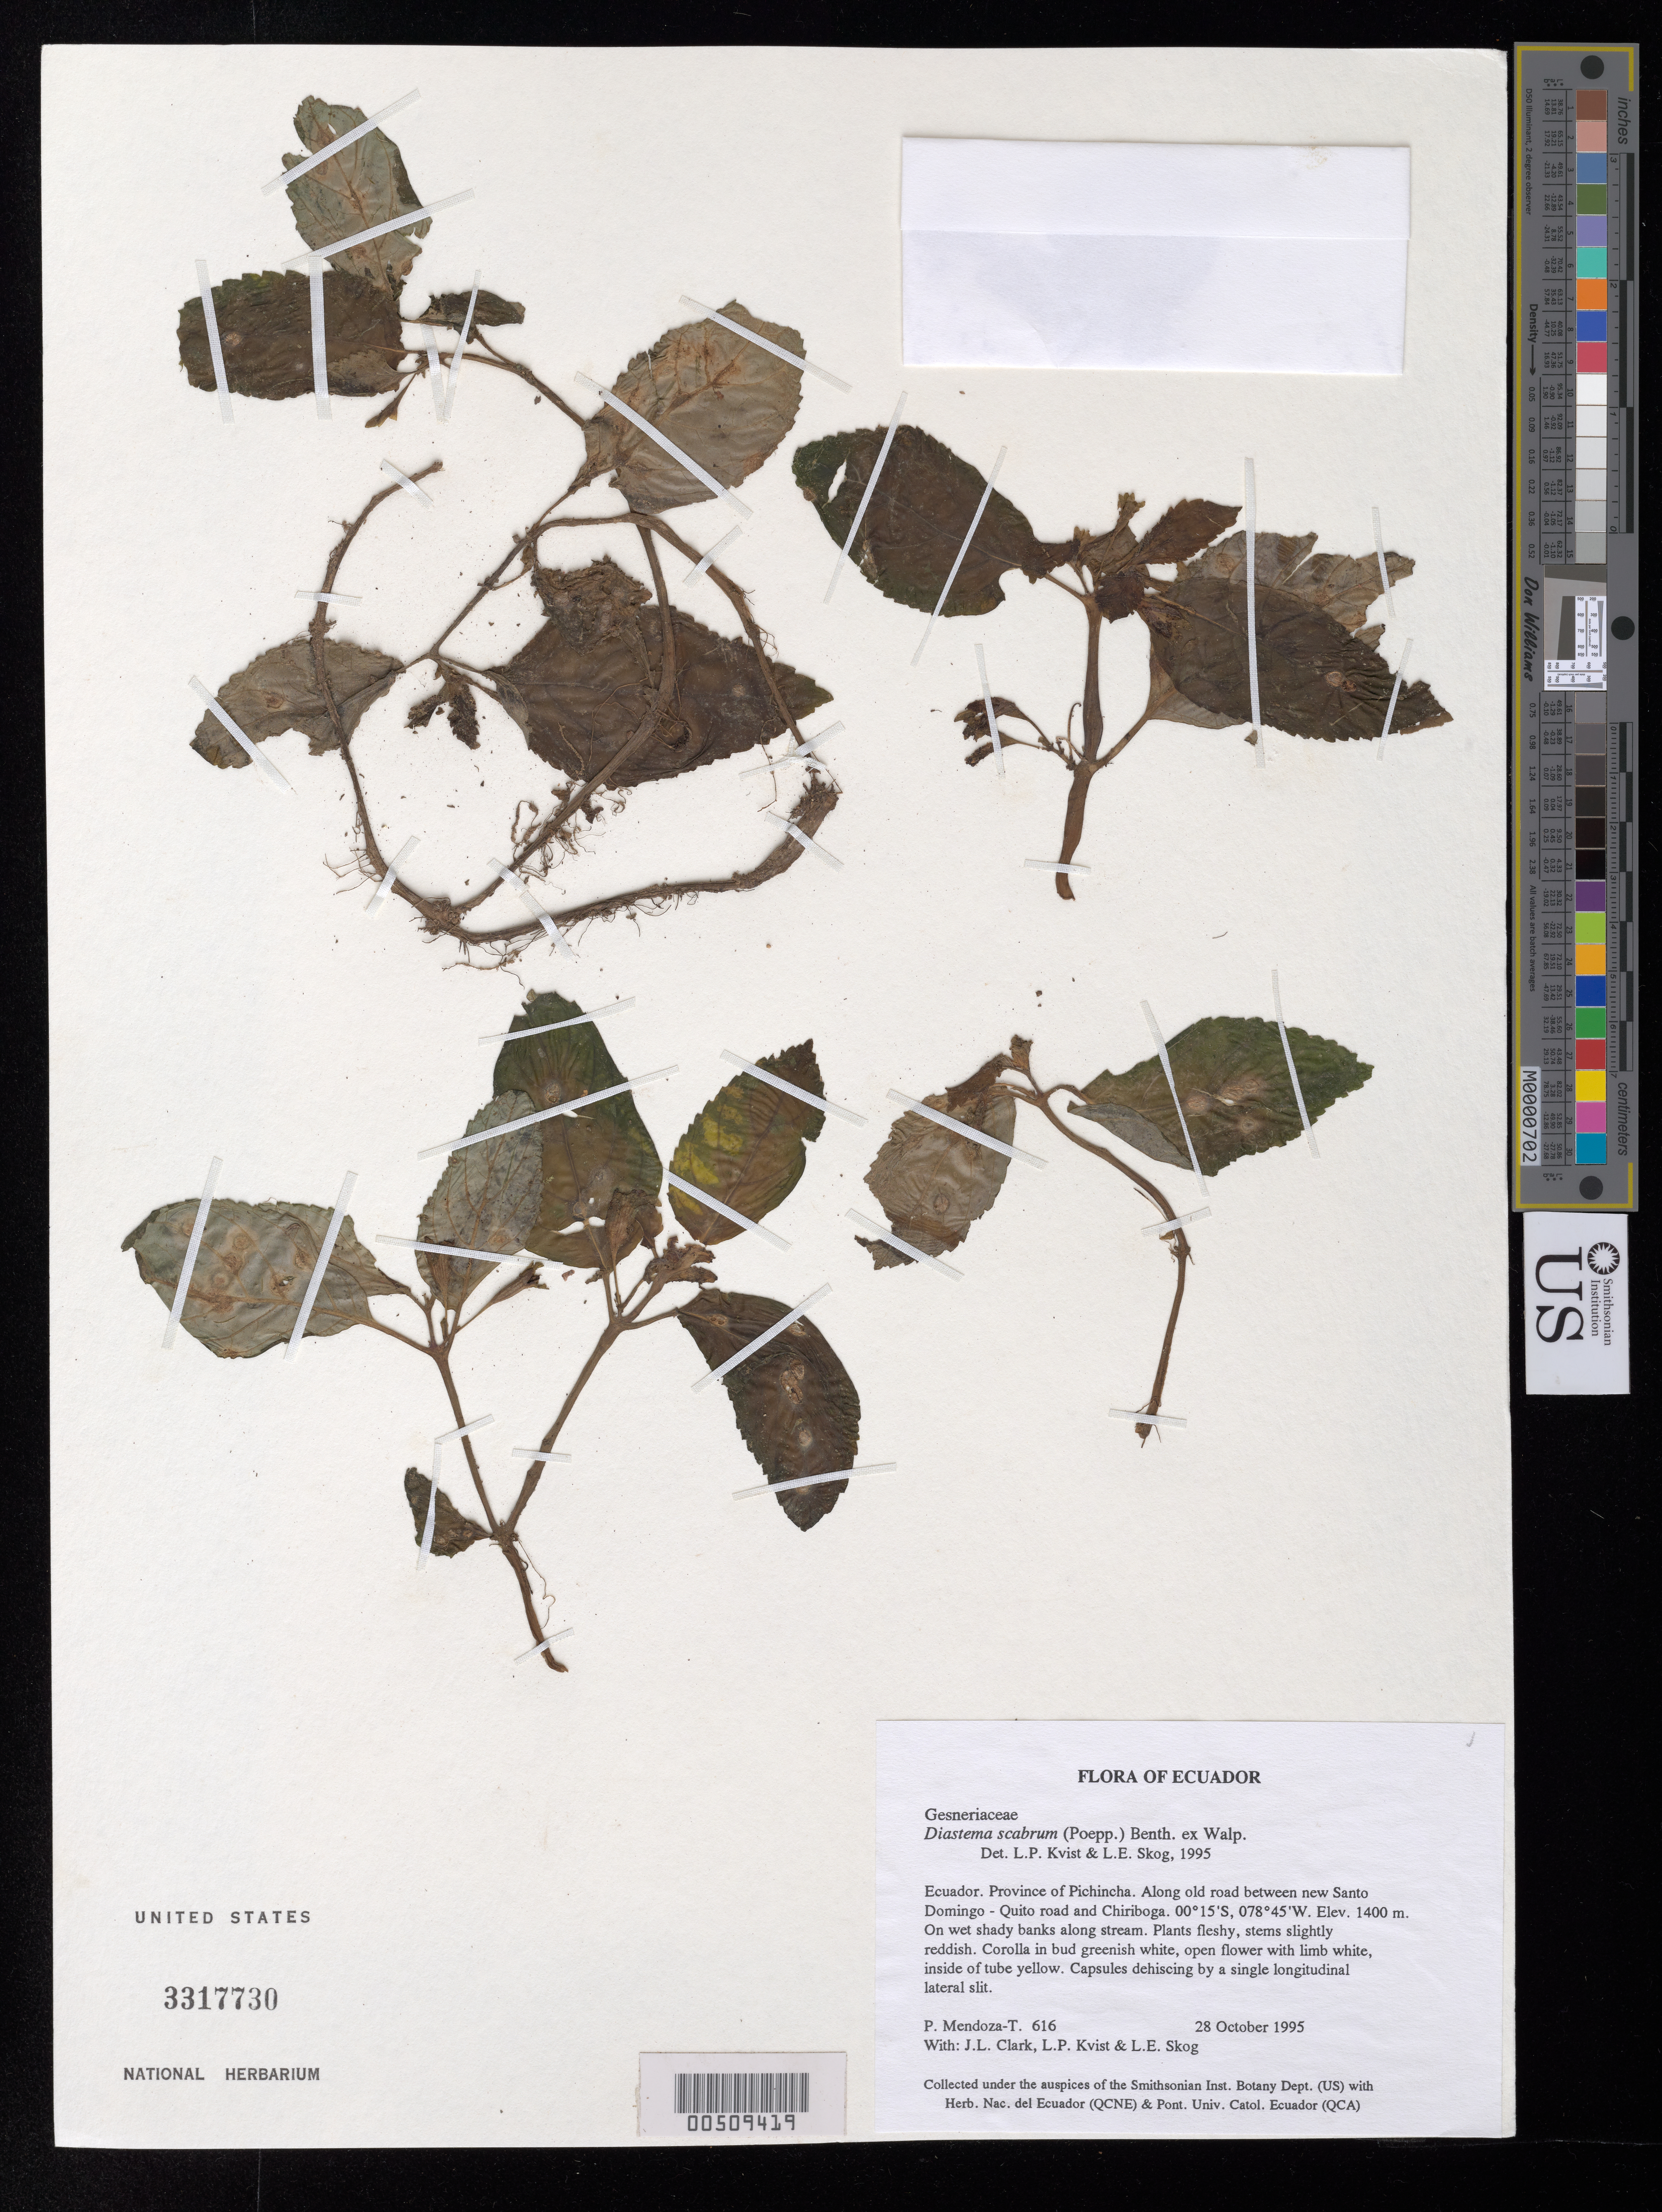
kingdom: Plantae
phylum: Tracheophyta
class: Magnoliopsida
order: Lamiales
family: Gesneriaceae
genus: Diastema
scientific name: Diastema scabrum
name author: (Poepp.) Benth. ex Walp.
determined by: Skog, Laurence E.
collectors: P. Mendoza-T., J. L. Clark, L. P. Kvist & L. E. Skog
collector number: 616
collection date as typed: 28 Oct 1995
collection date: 1995-10-28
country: Ecuador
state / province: Pichincha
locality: Along old road between new Santo Domingo - Quito road and Chiriboga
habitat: On wet shady banks along stream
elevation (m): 1400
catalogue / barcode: US 3317730